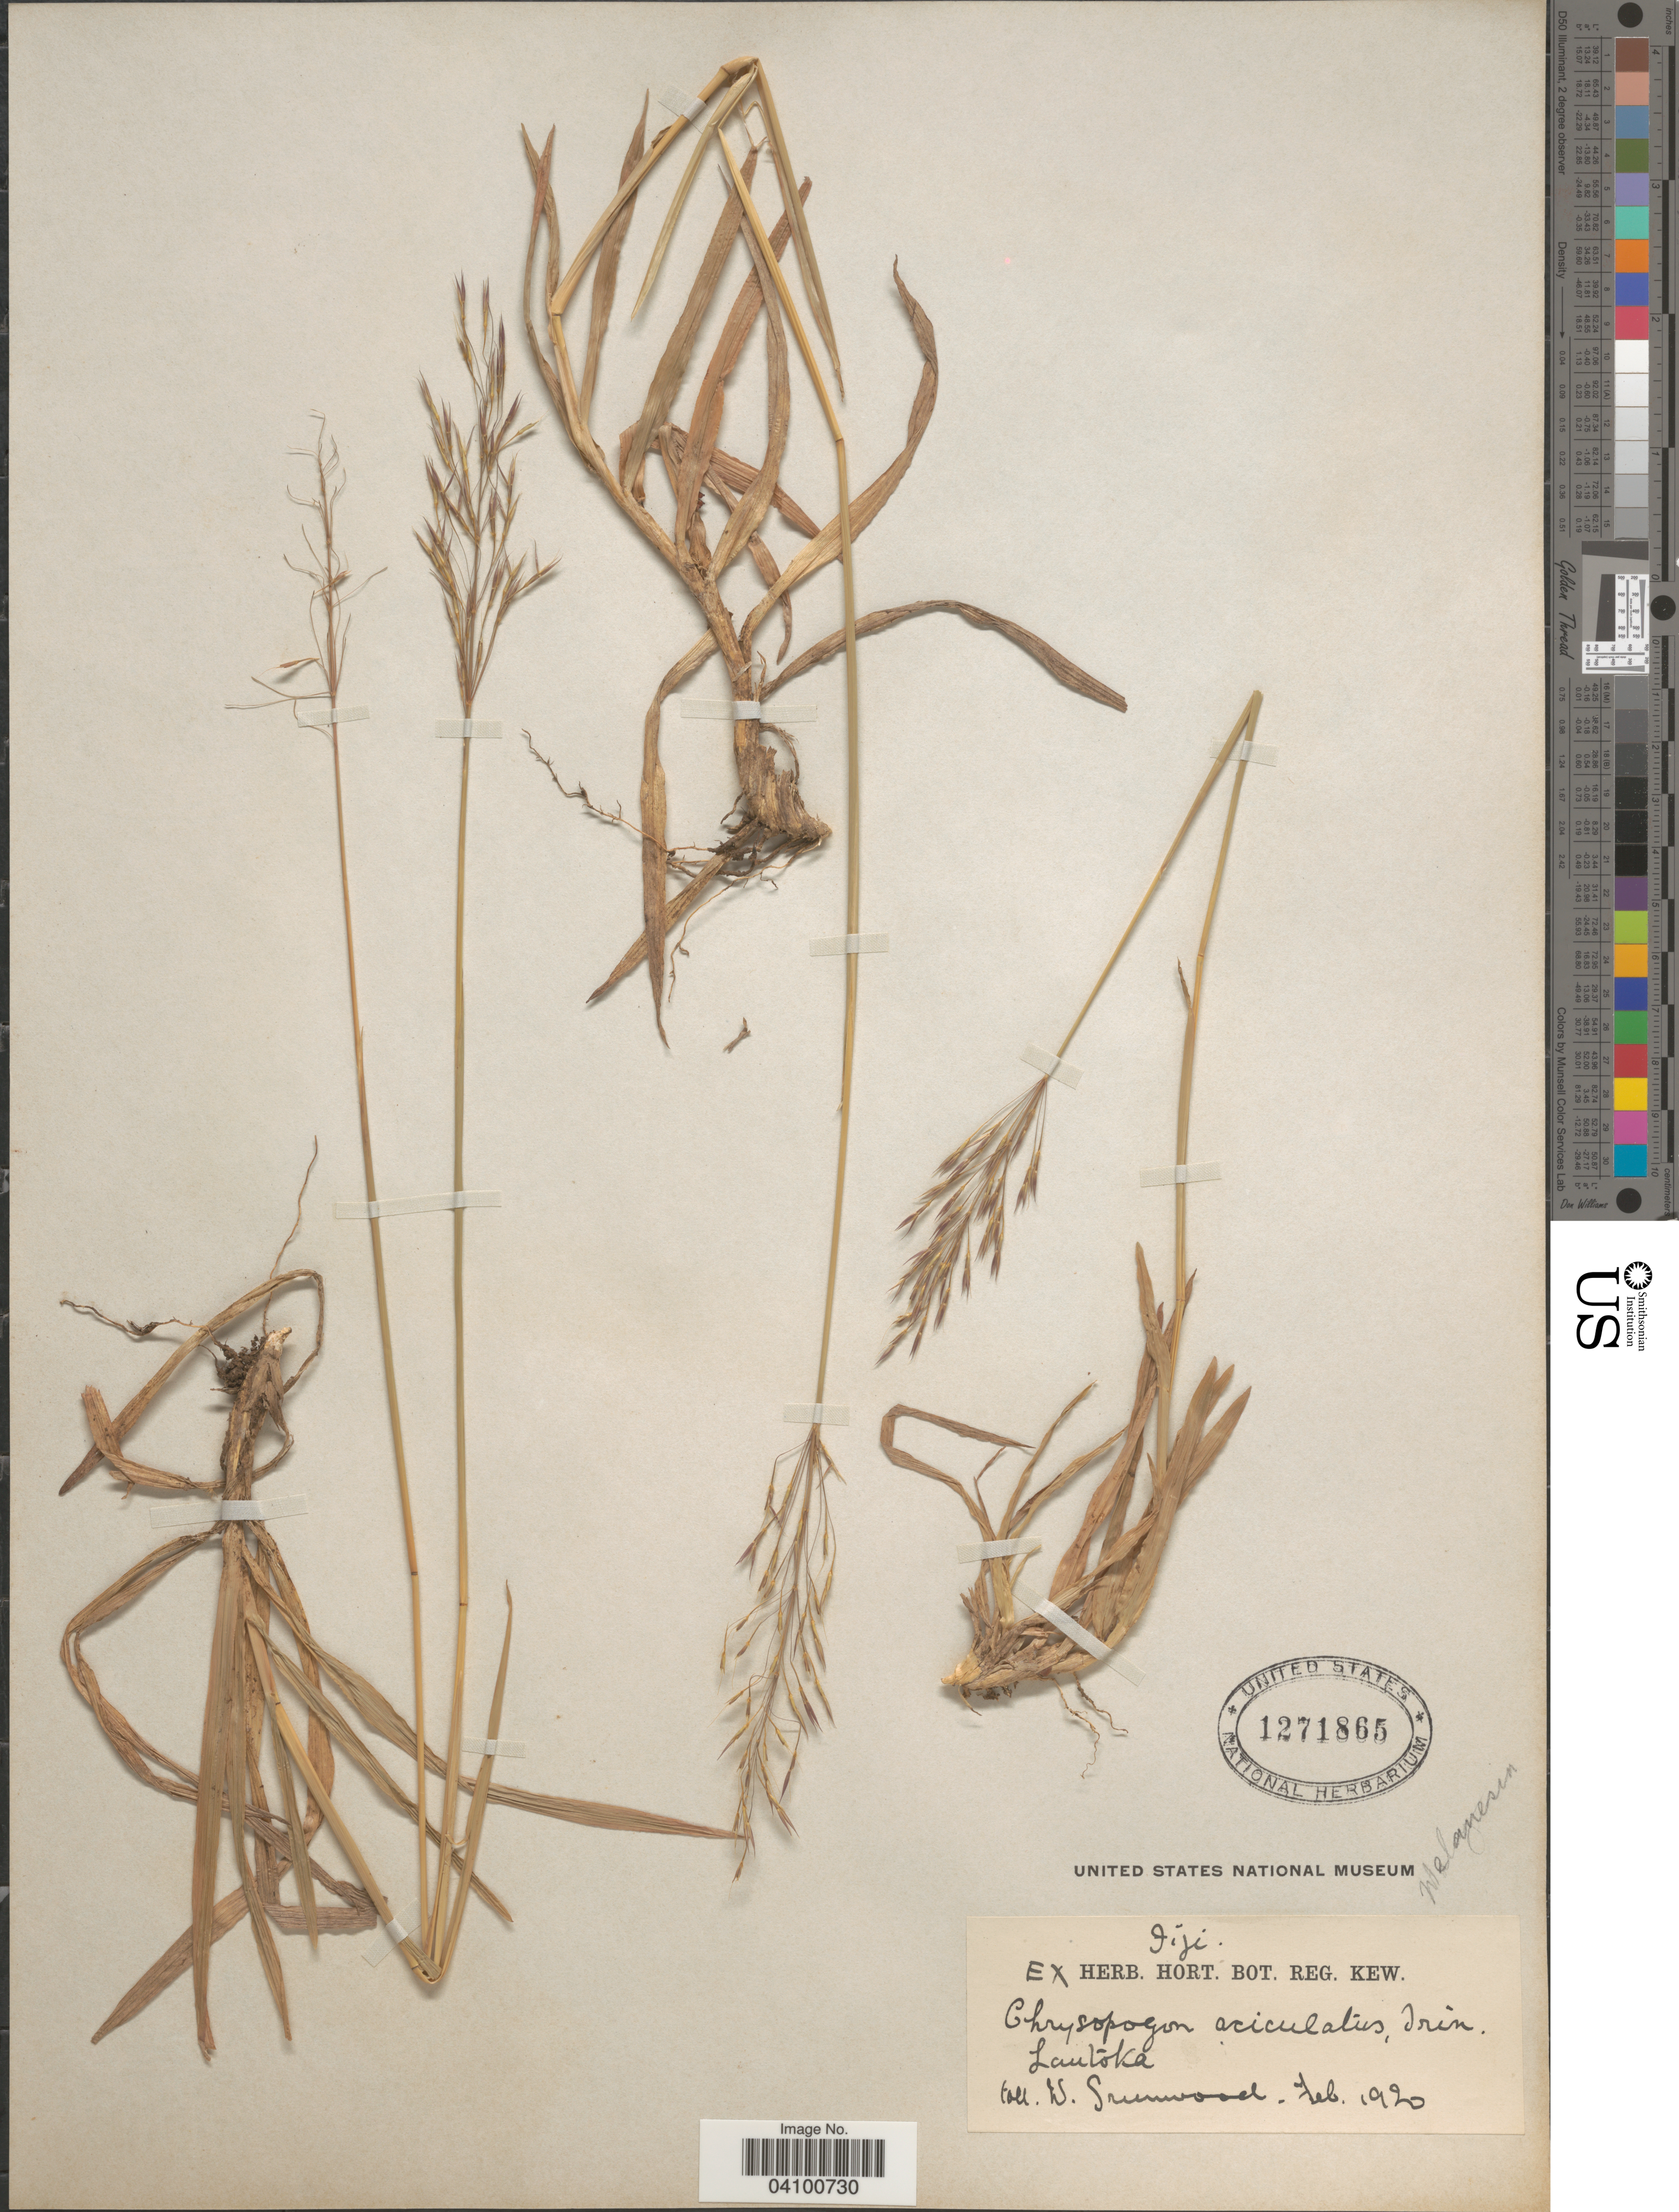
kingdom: Plantae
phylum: Tracheophyta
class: Liliopsida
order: Poales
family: Poaceae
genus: Chrysopogon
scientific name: Chrysopogon aciculatus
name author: (Retz.) Trin.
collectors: W. Greenwood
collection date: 1920-02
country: Fiji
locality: Lautoka.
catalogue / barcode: US 1271865